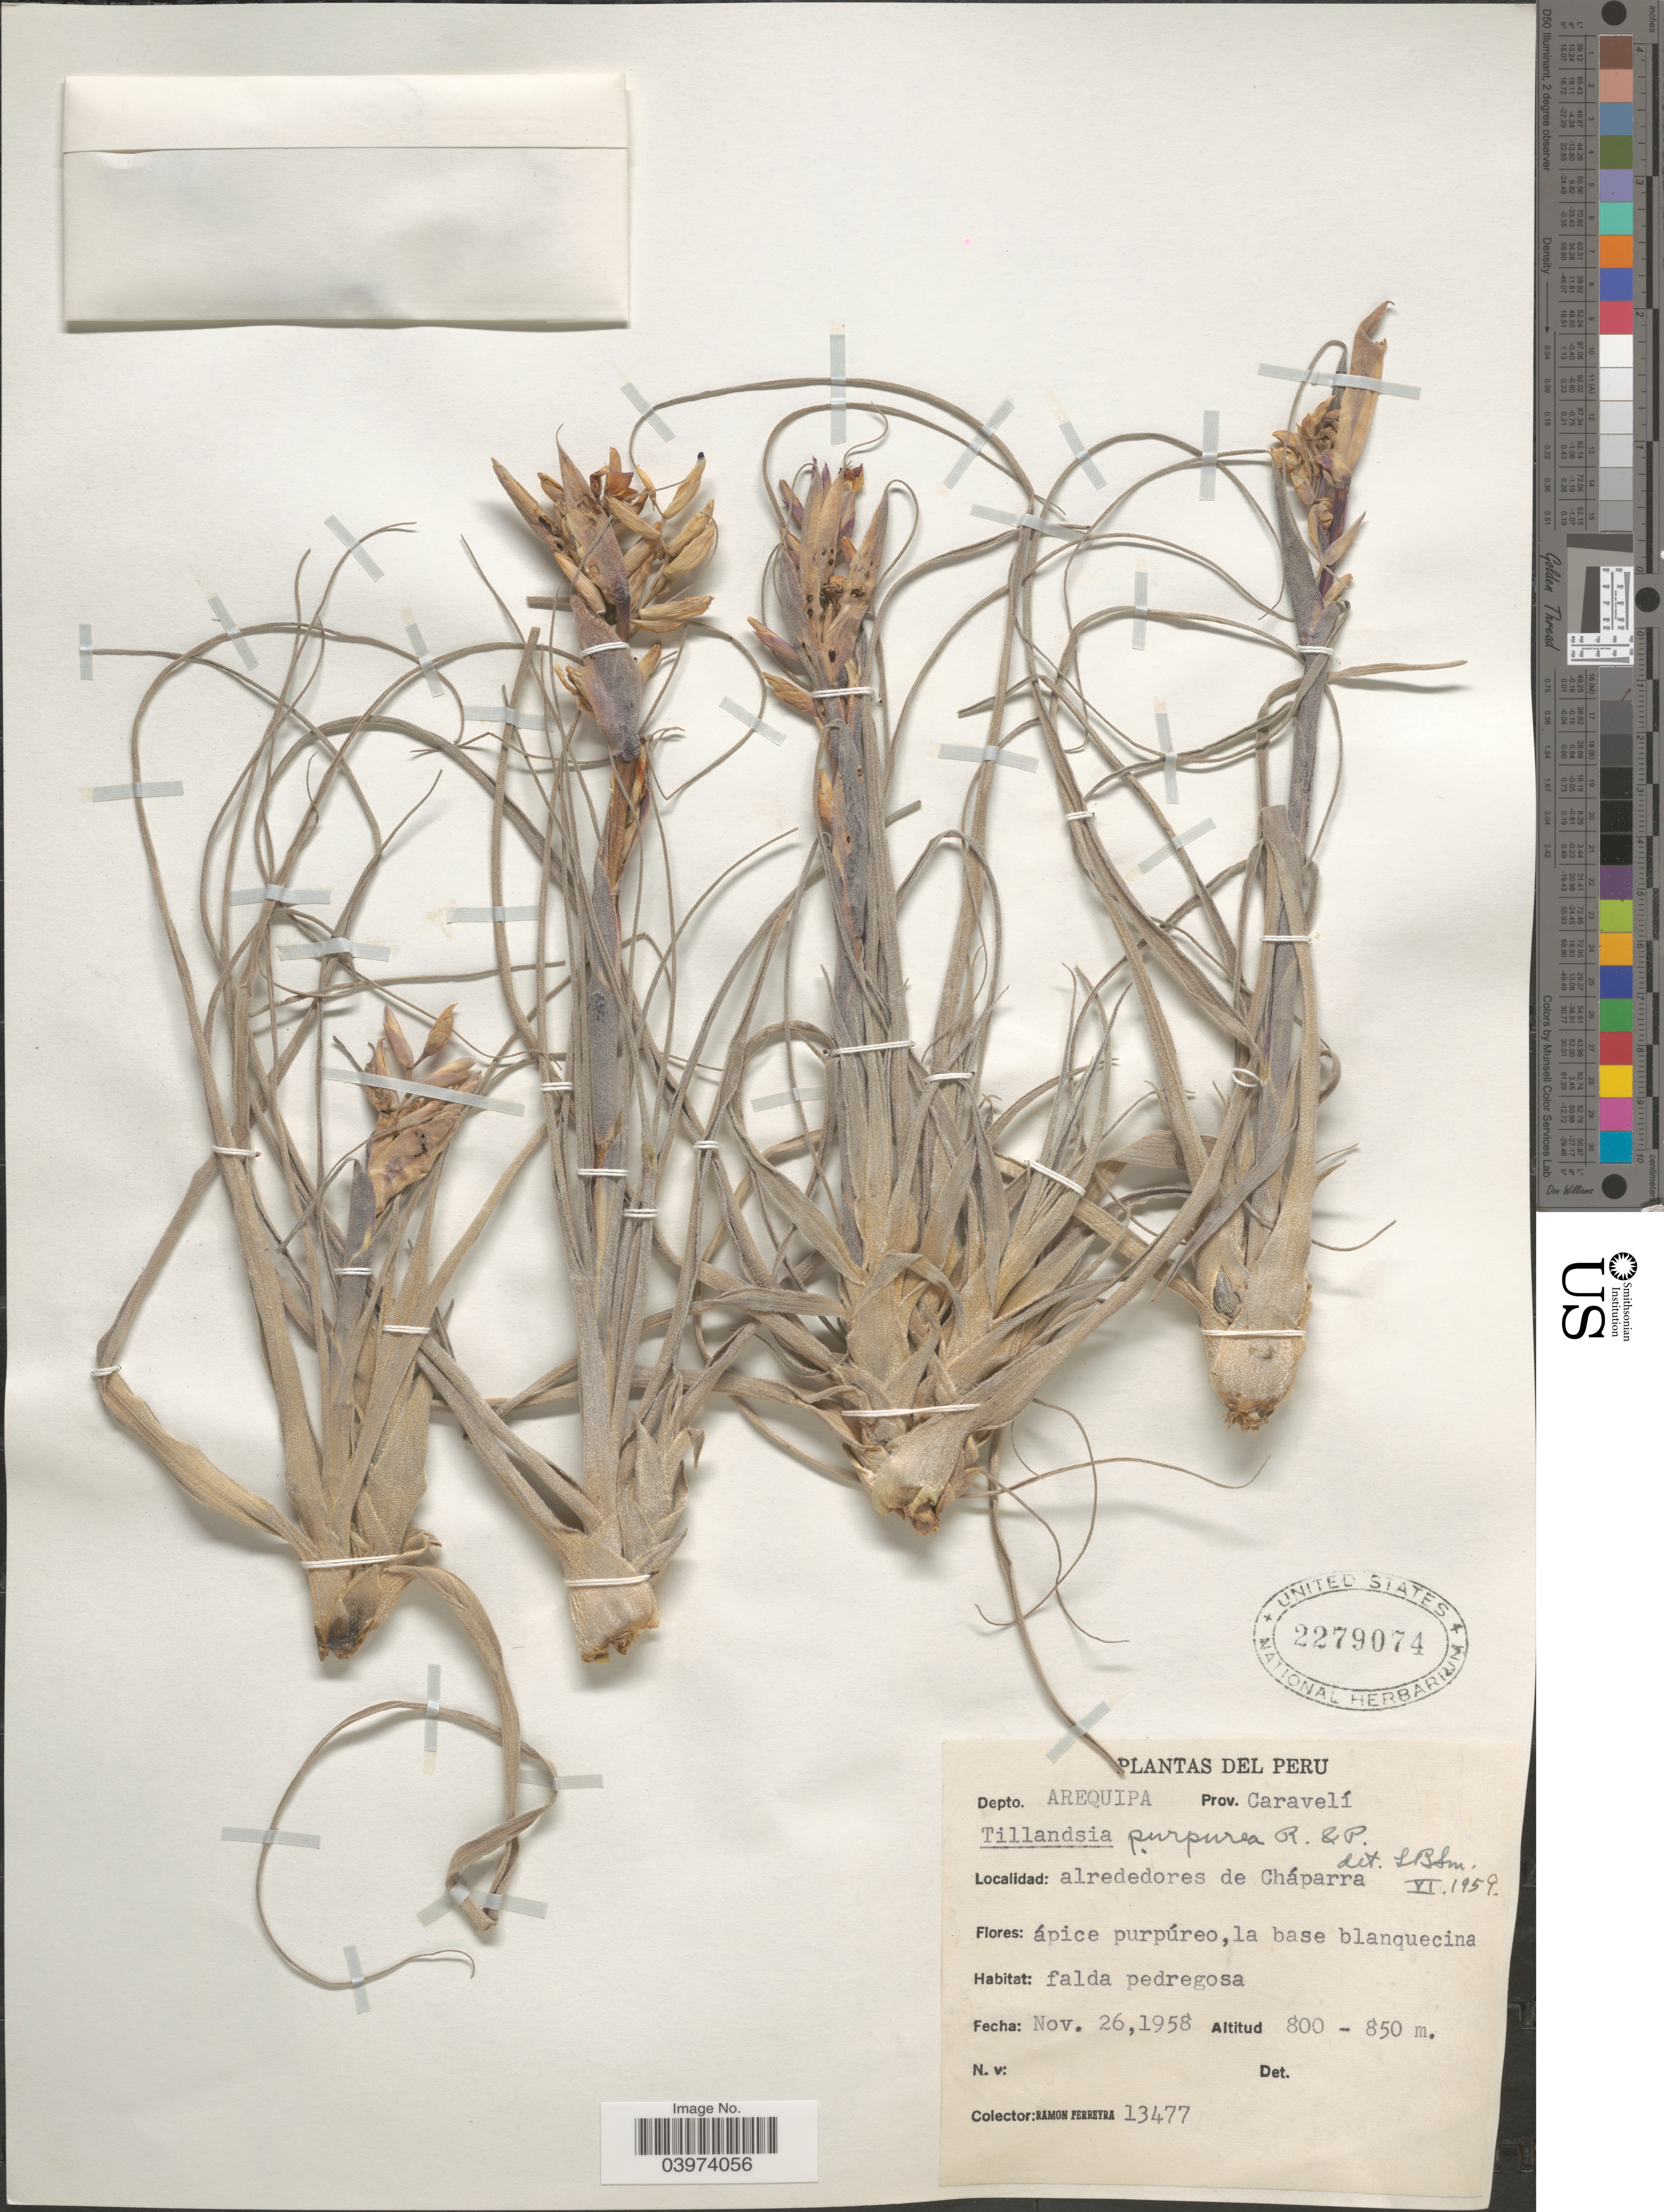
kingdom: Plantae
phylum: Tracheophyta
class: Liliopsida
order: Poales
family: Bromeliaceae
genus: Tillandsia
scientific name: Tillandsia purpurea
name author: Ruiz & Pav.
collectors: R. A. Ferreyra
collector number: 13477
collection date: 1958-11-26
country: Peru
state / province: Arequipa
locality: Depto. Arequipa. Prov. Islay. Alrededores de Cháparra.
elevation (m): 800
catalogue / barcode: US 2279074